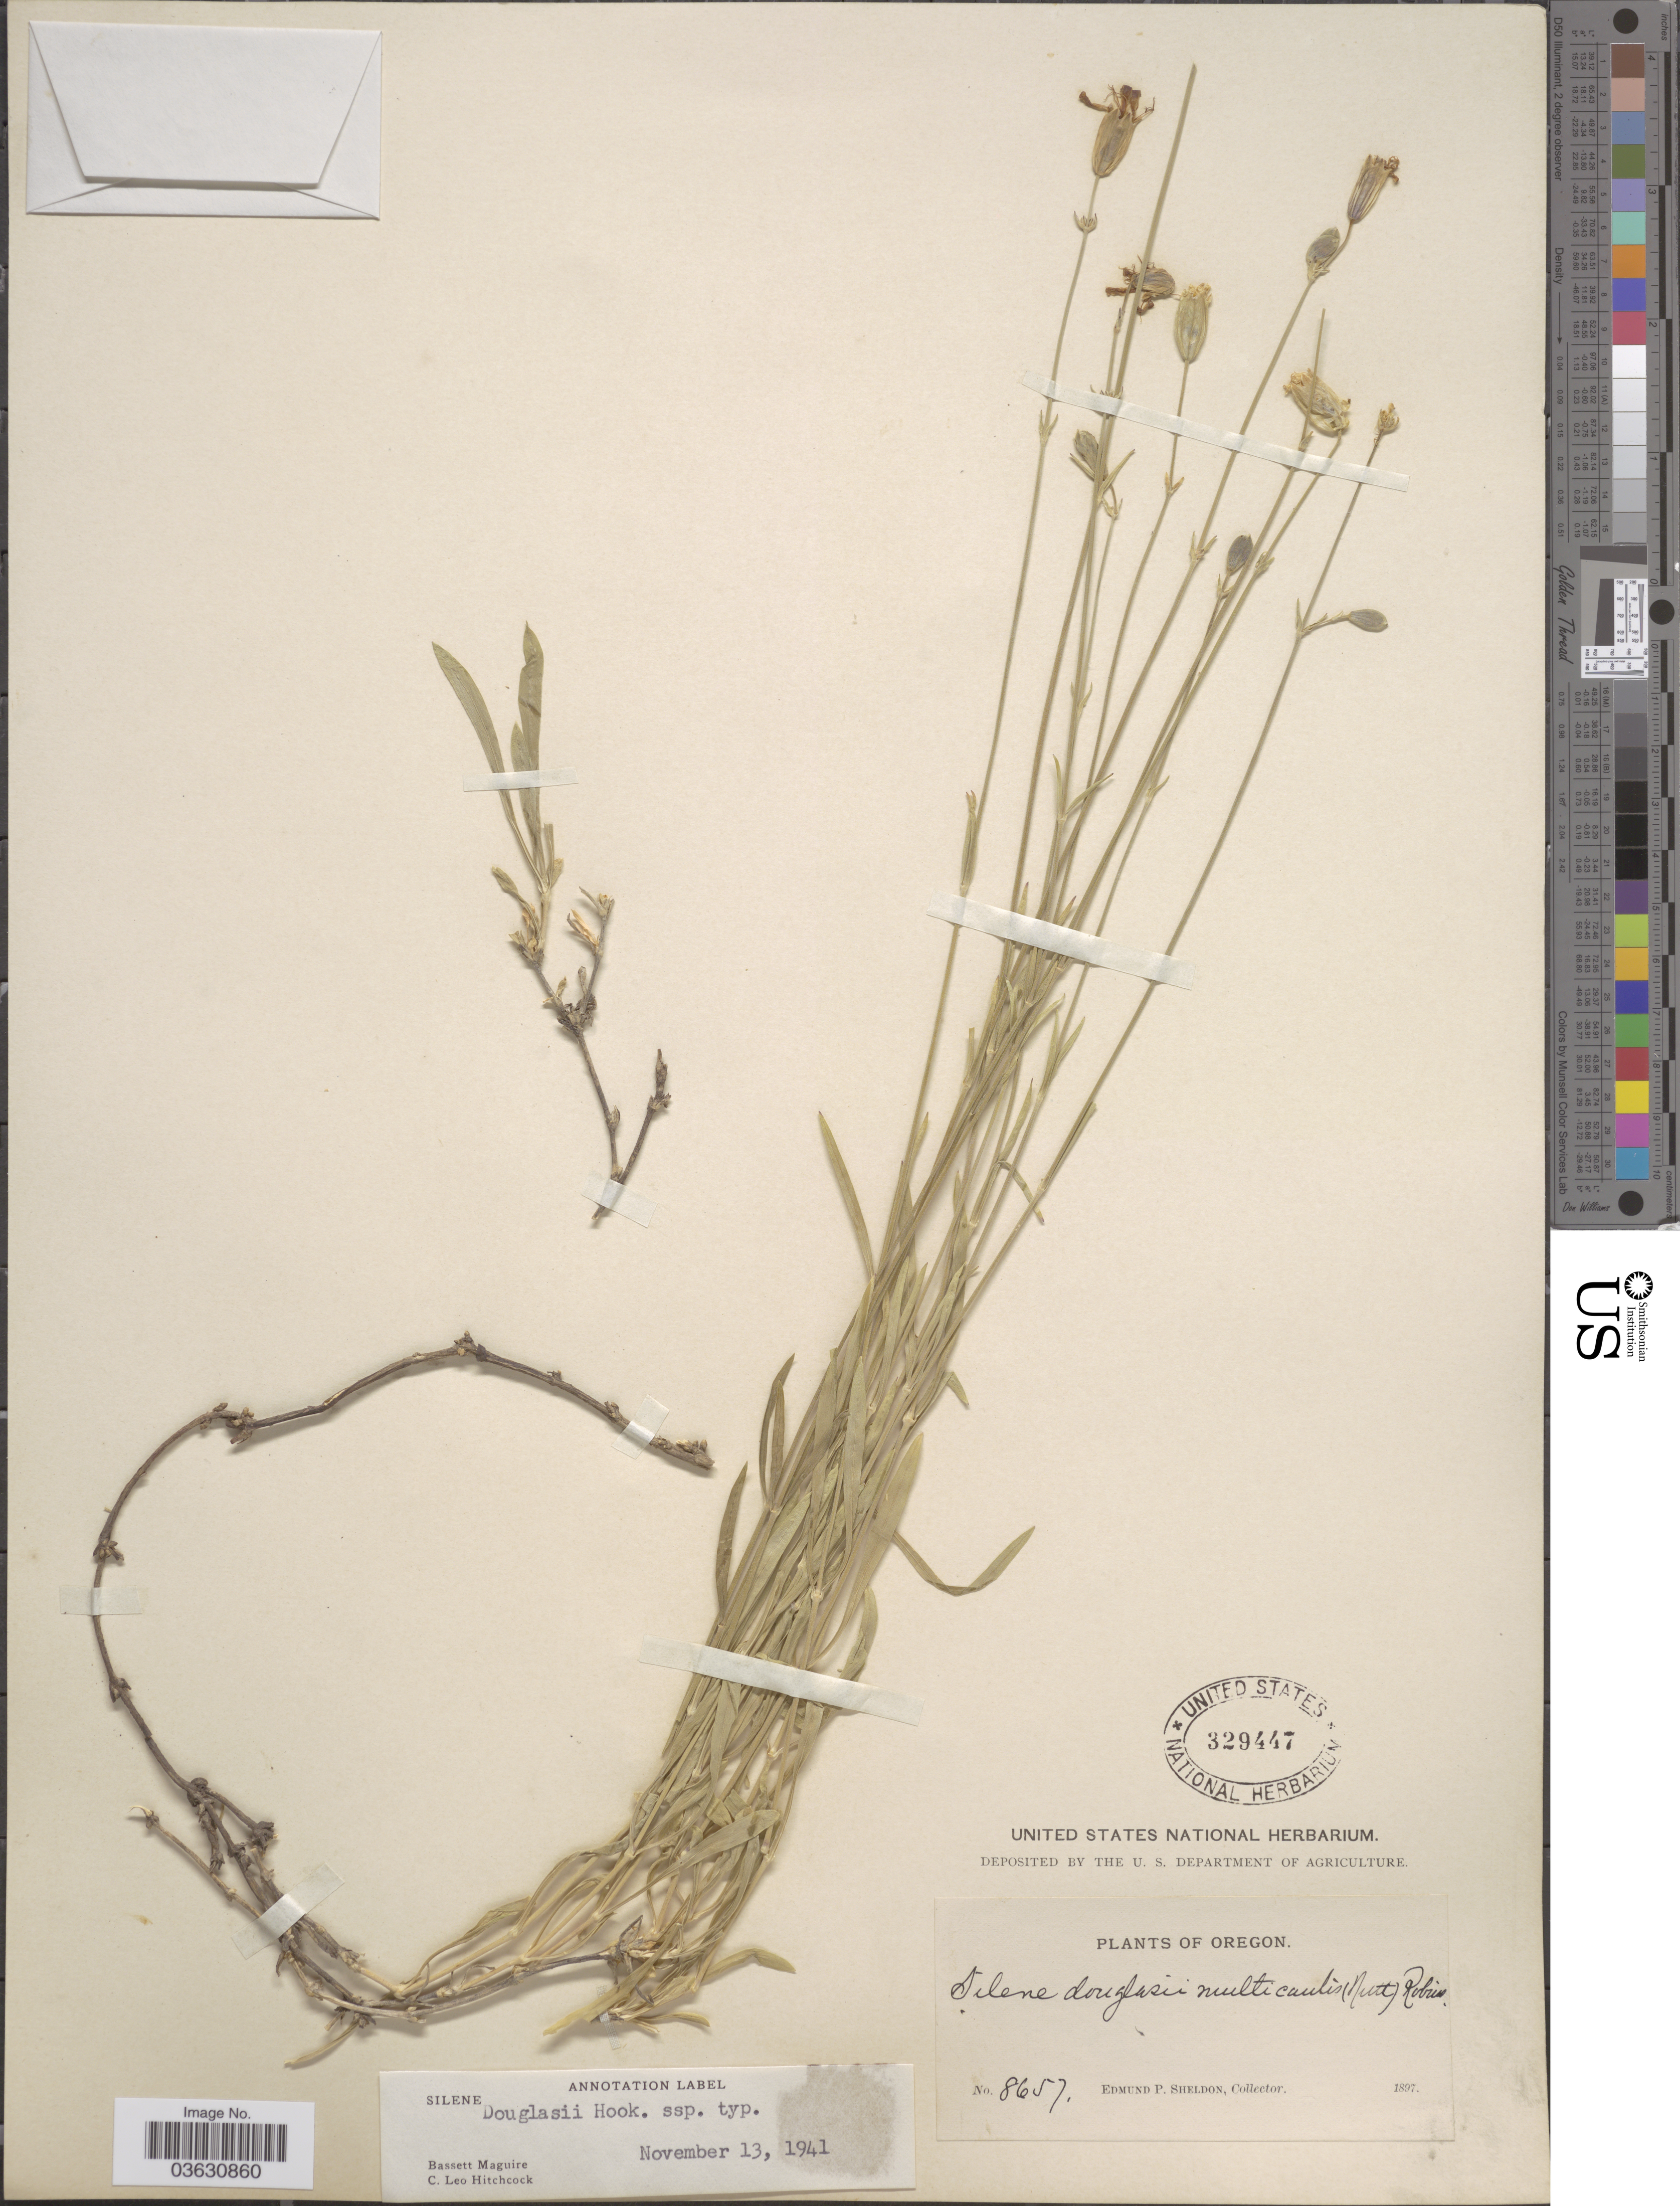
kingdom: Plantae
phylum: Tracheophyta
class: Magnoliopsida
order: Caryophyllales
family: Caryophyllaceae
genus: Silene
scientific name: Silene douglasii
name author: Hook.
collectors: E. P. Sheldon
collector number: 8657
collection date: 1897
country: United States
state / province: Oregon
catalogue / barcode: US 329447